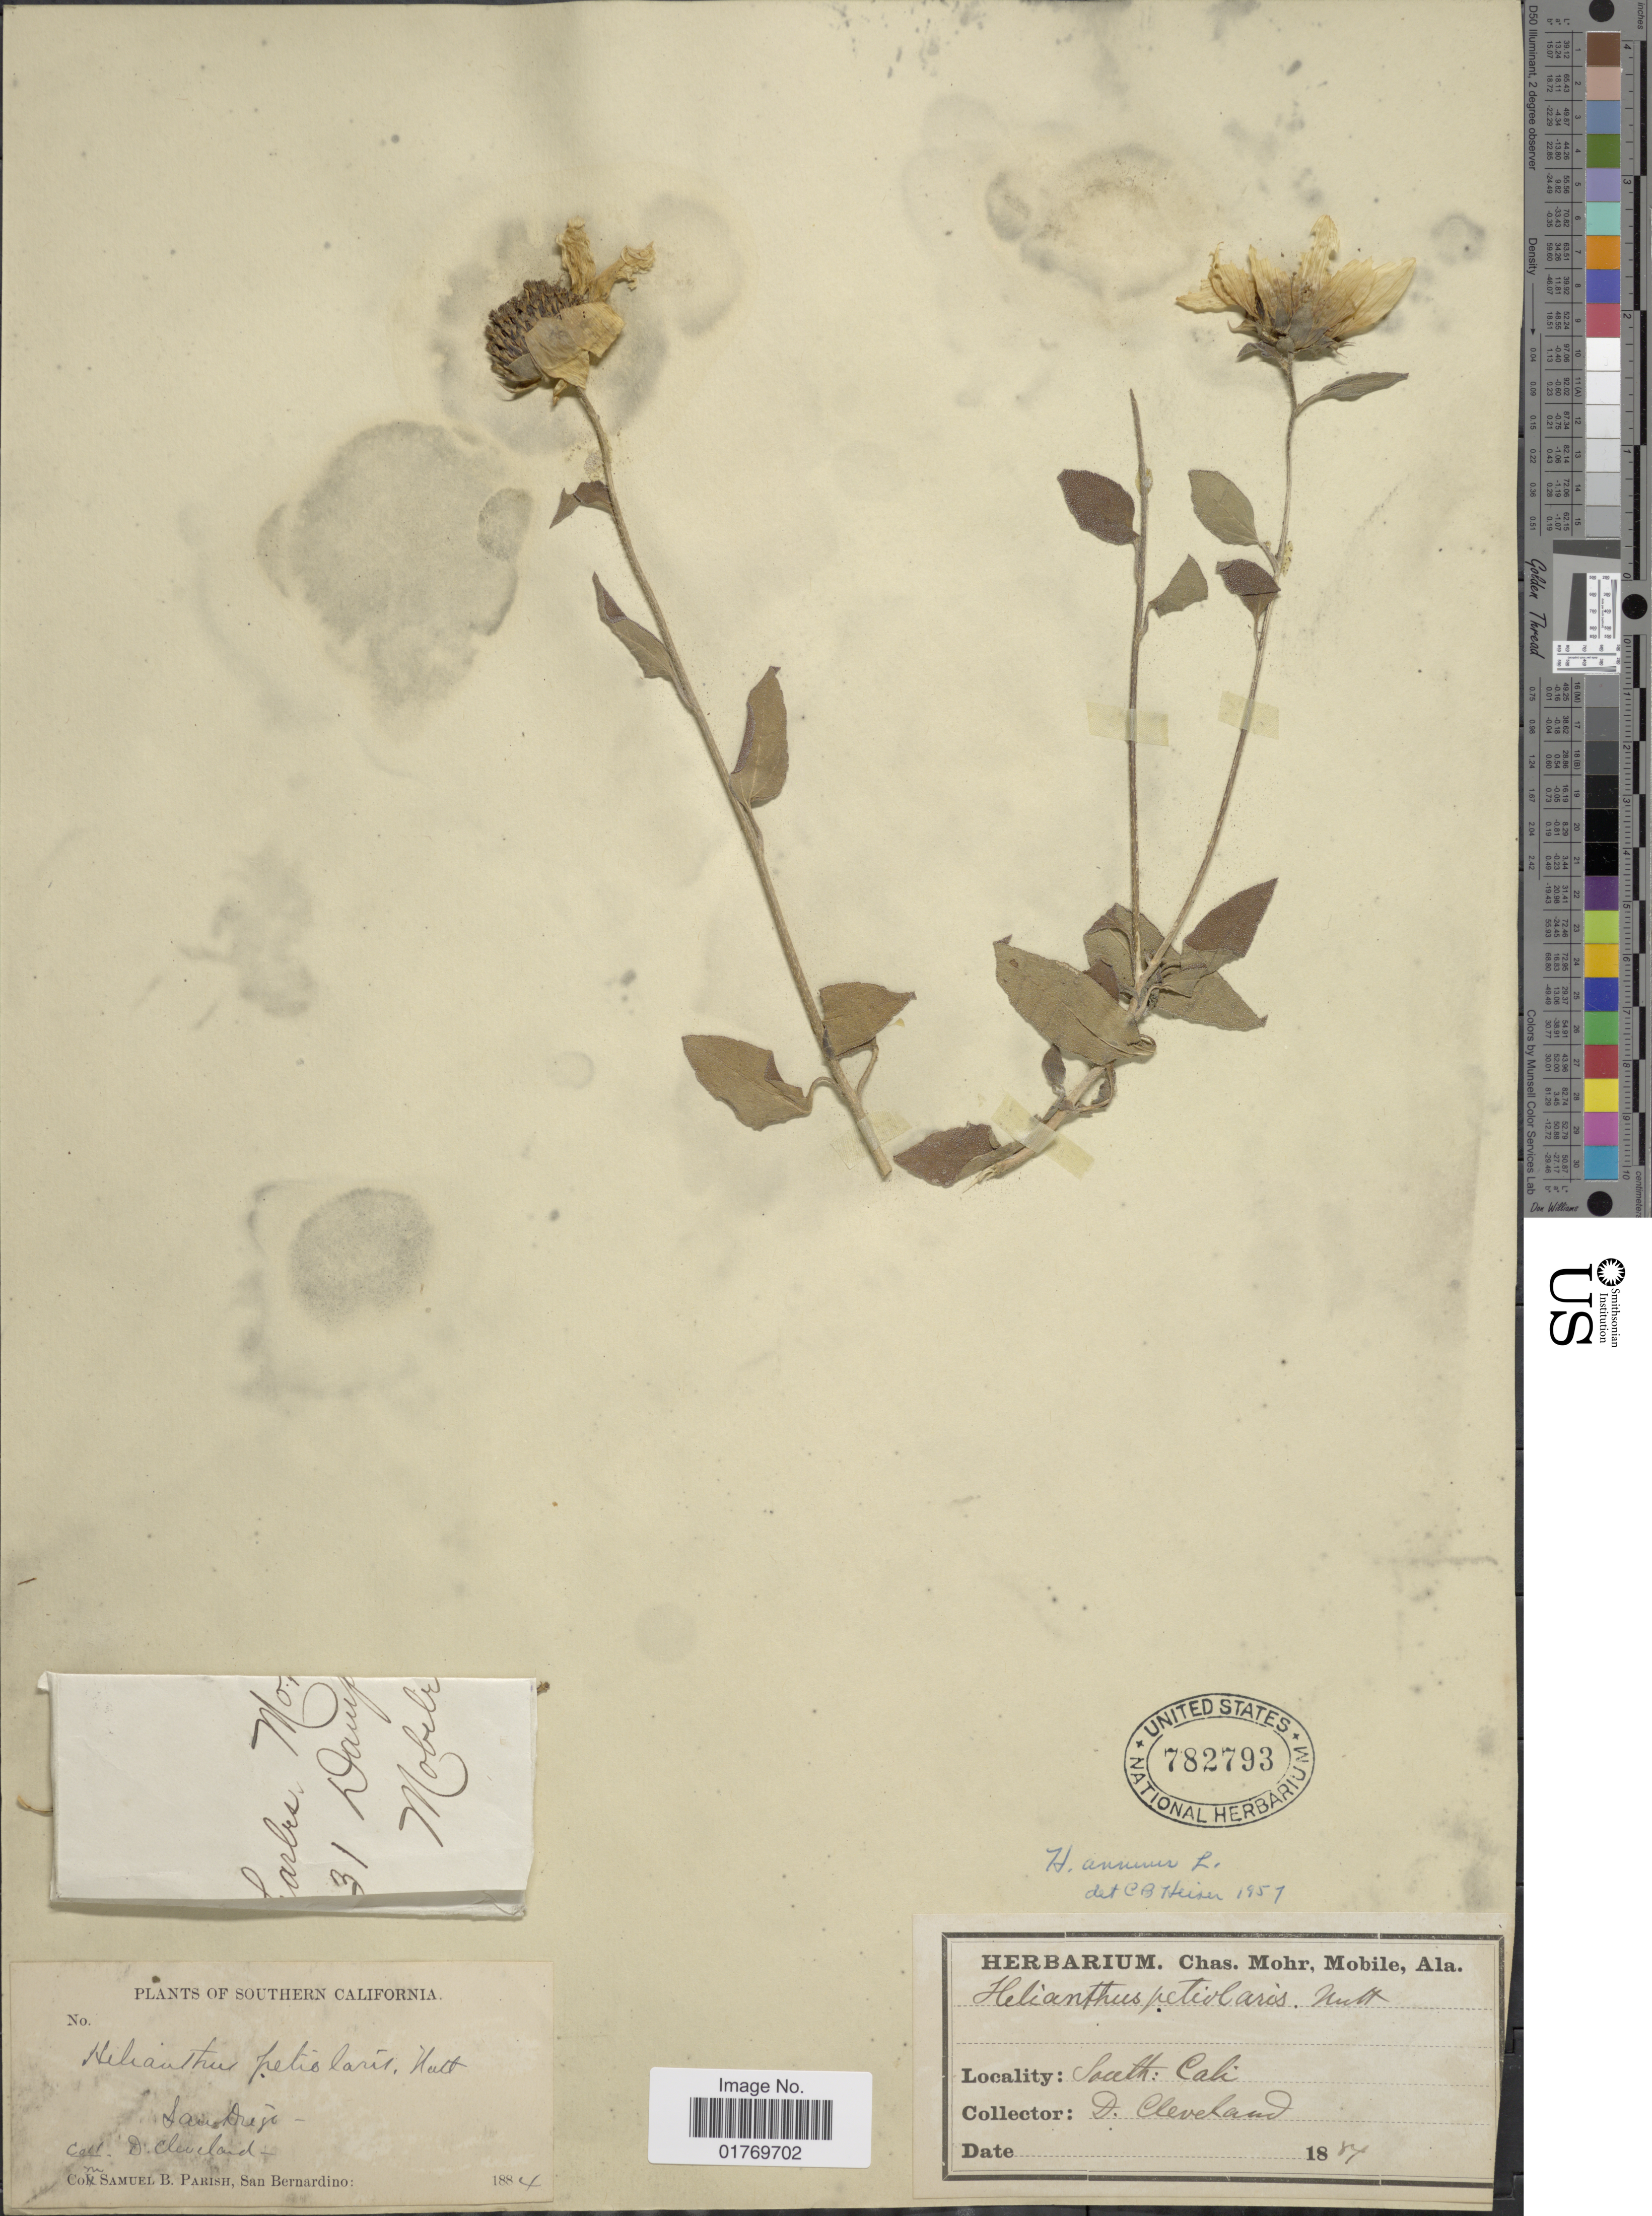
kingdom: Plantae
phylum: Tracheophyta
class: Magnoliopsida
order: Asterales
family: Asteraceae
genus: Helianthus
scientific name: Helianthus annuus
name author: L.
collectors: D. Cleveland & S. B. Parish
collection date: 1884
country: United States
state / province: California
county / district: San Diego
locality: San Diego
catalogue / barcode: US 782793